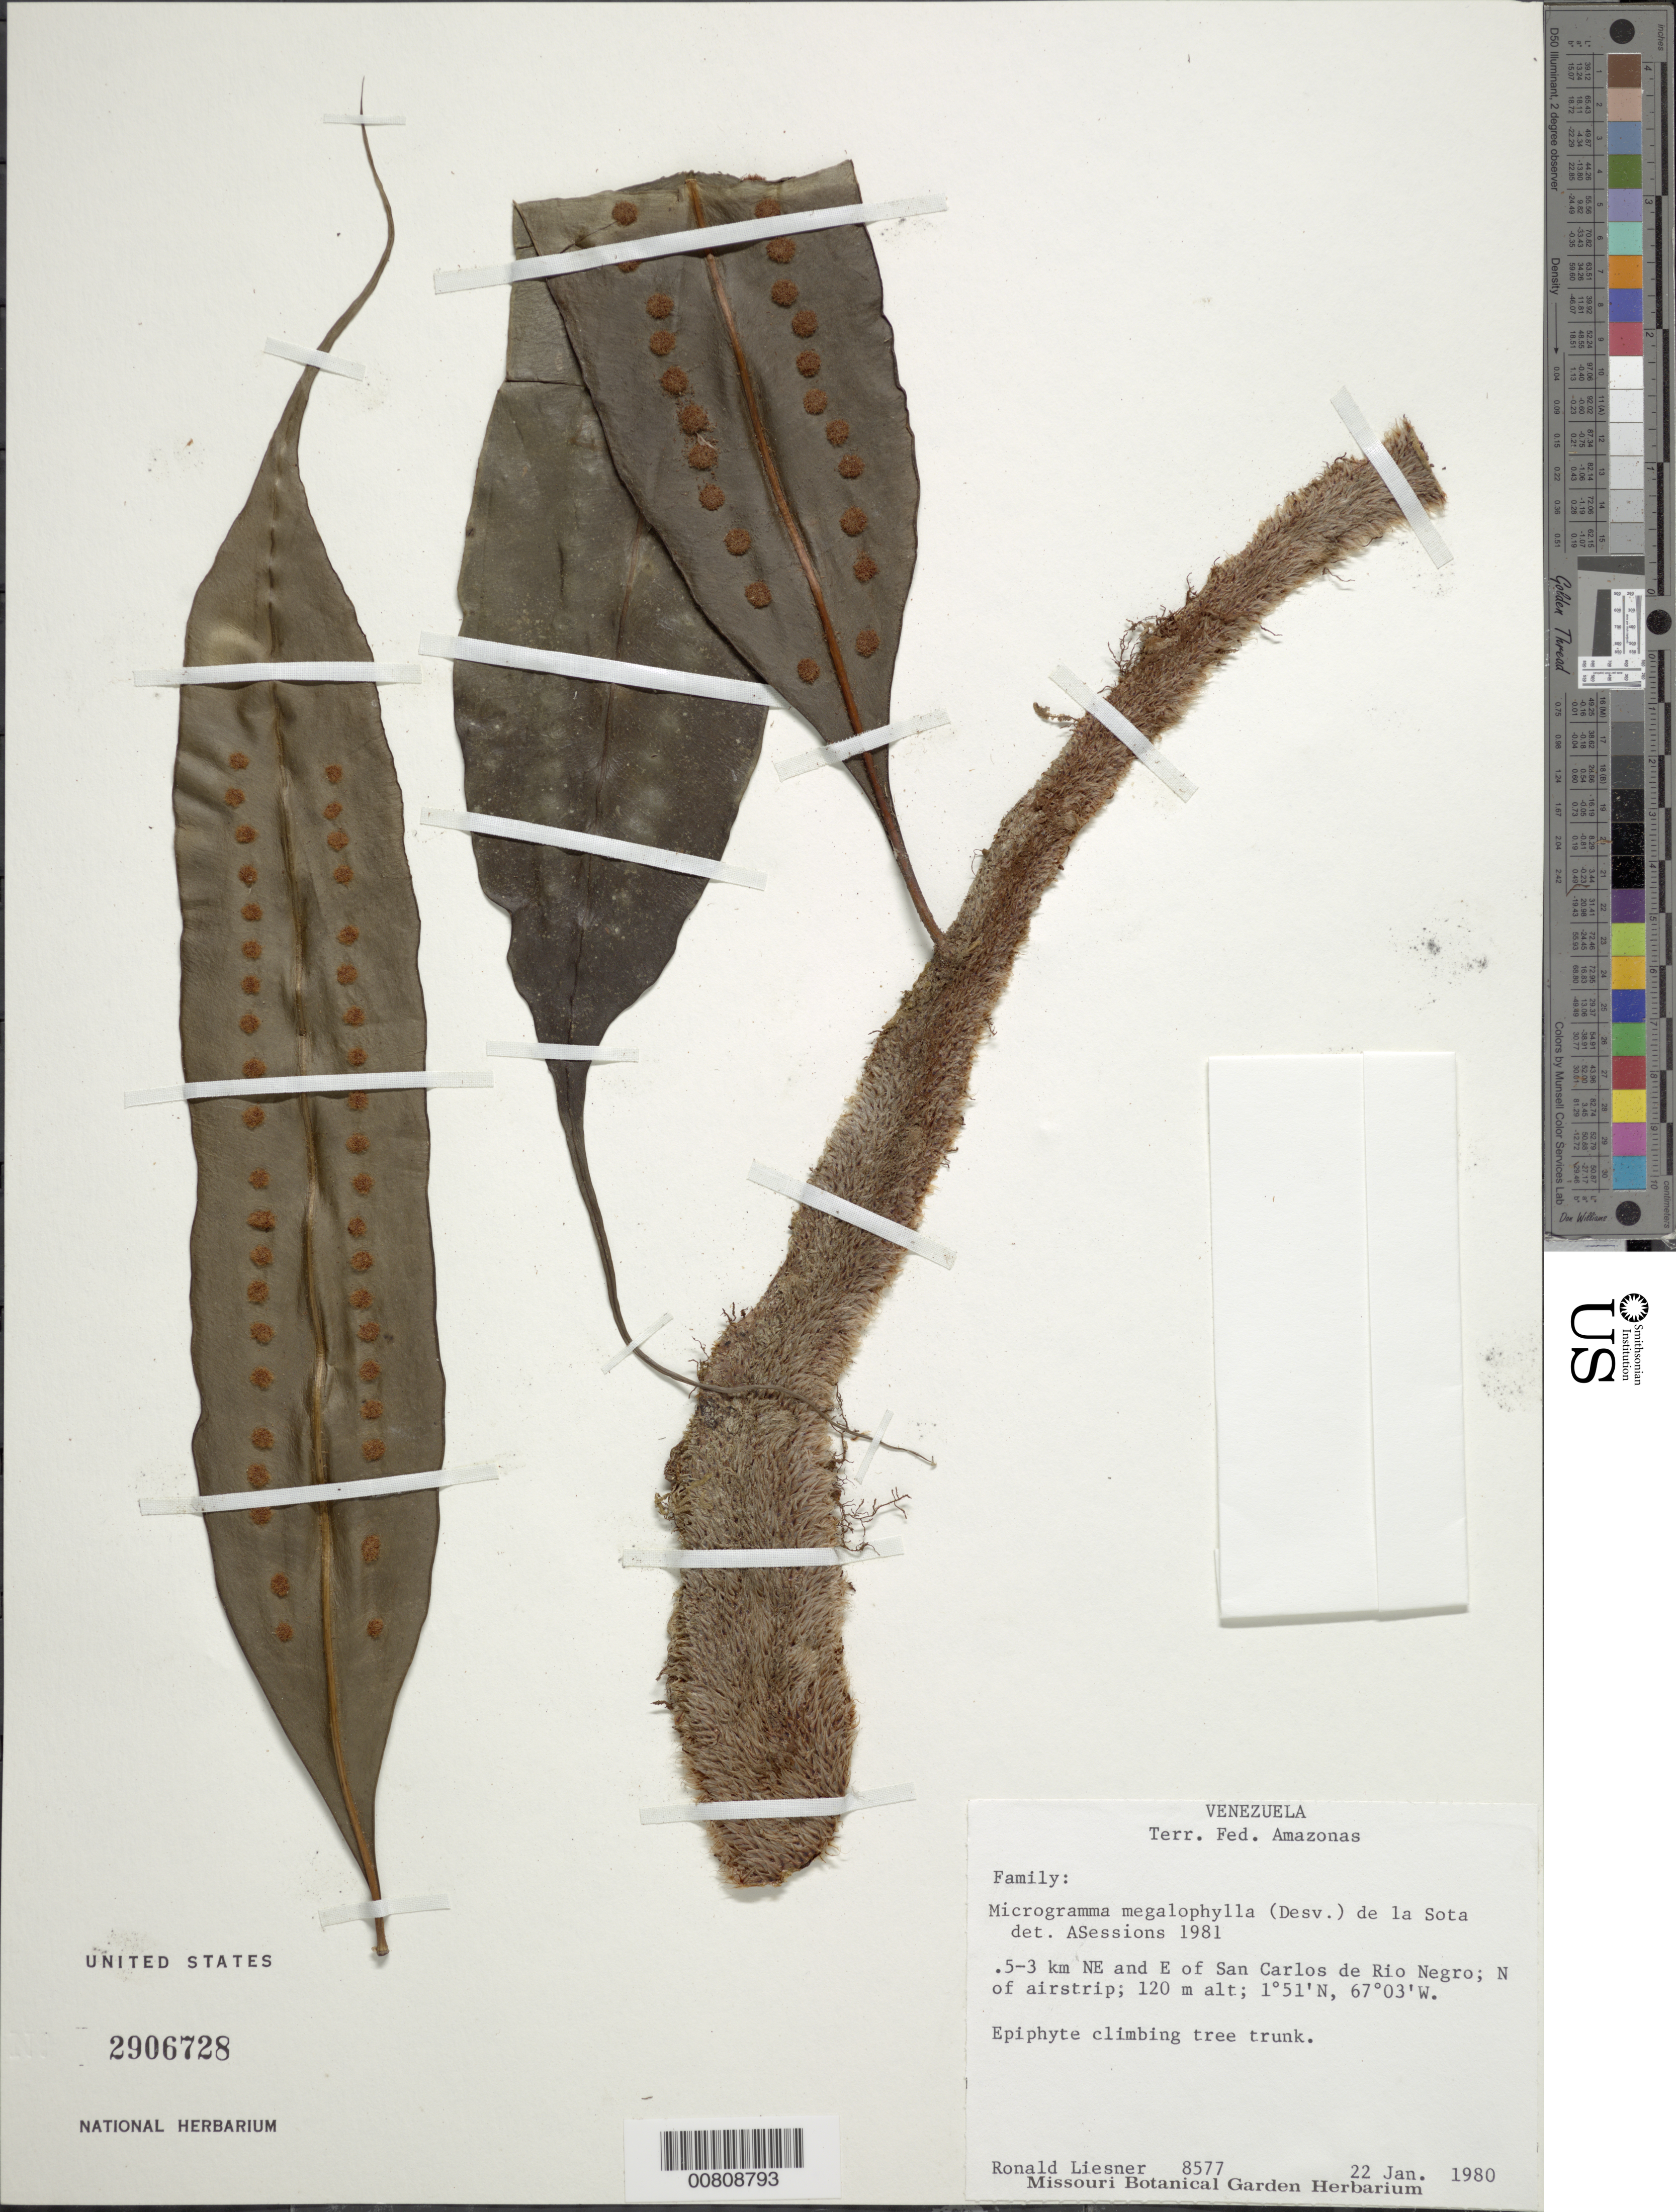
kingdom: Plantae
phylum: Tracheophyta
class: Polypodiopsida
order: Polypodiales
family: Polypodiaceae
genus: Microgramma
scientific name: Microgramma megalophylla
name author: (Desv.) de la Sota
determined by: Sessions, A.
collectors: R. L. Liesner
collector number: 8577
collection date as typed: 22-Jan-80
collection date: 1980-01-22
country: Venezuela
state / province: Amazonas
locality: San Carlos de Río Negro, 0.5-3 km NE and E of; N of airstrip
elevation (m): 120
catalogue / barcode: US 2906728